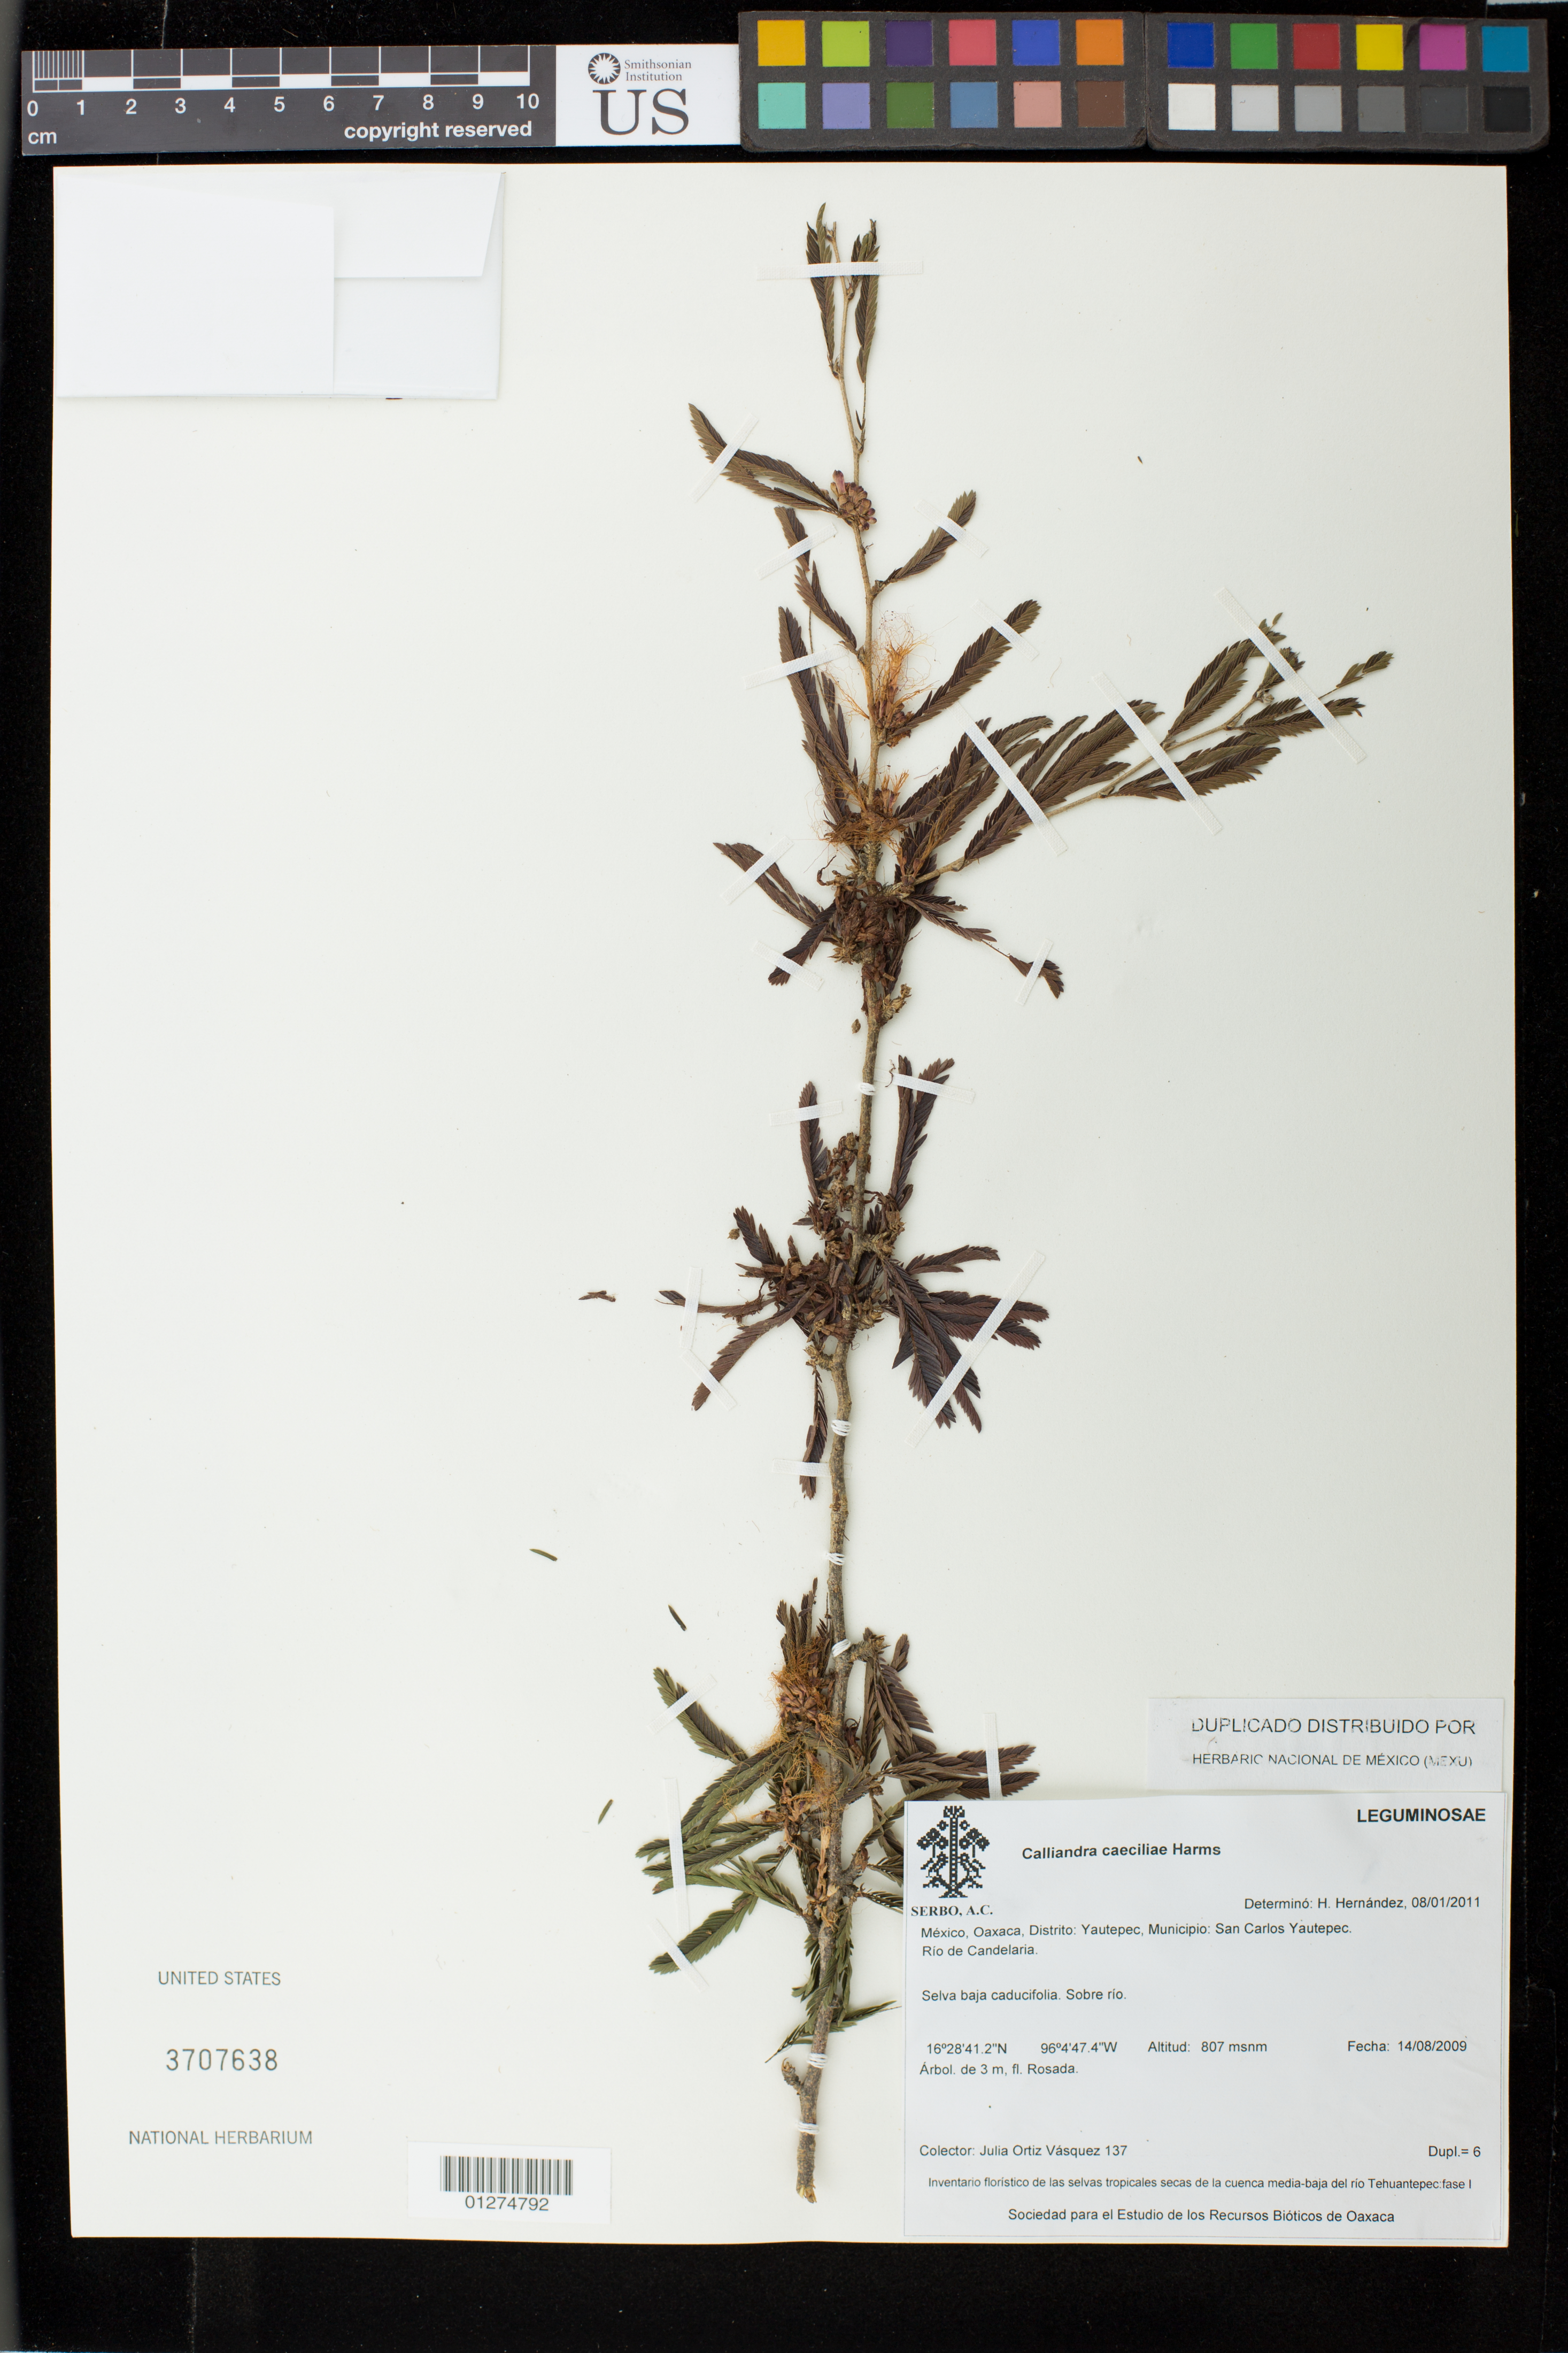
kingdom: Plantae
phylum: Tracheophyta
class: Magnoliopsida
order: Fabales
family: Fabaceae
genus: Calliandra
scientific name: Calliandra caeciliae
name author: Harms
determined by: Hernández, H.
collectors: J. Ortiz Vásquez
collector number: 137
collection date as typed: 14/08/2009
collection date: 2009-08-14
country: Mexico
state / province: Oaxaca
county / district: Yautepec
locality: Municipio: San Carlos Yautepec, Rio de Candelaria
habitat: selva baja caducifolia, sobre rio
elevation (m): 807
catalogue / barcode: US 3707638